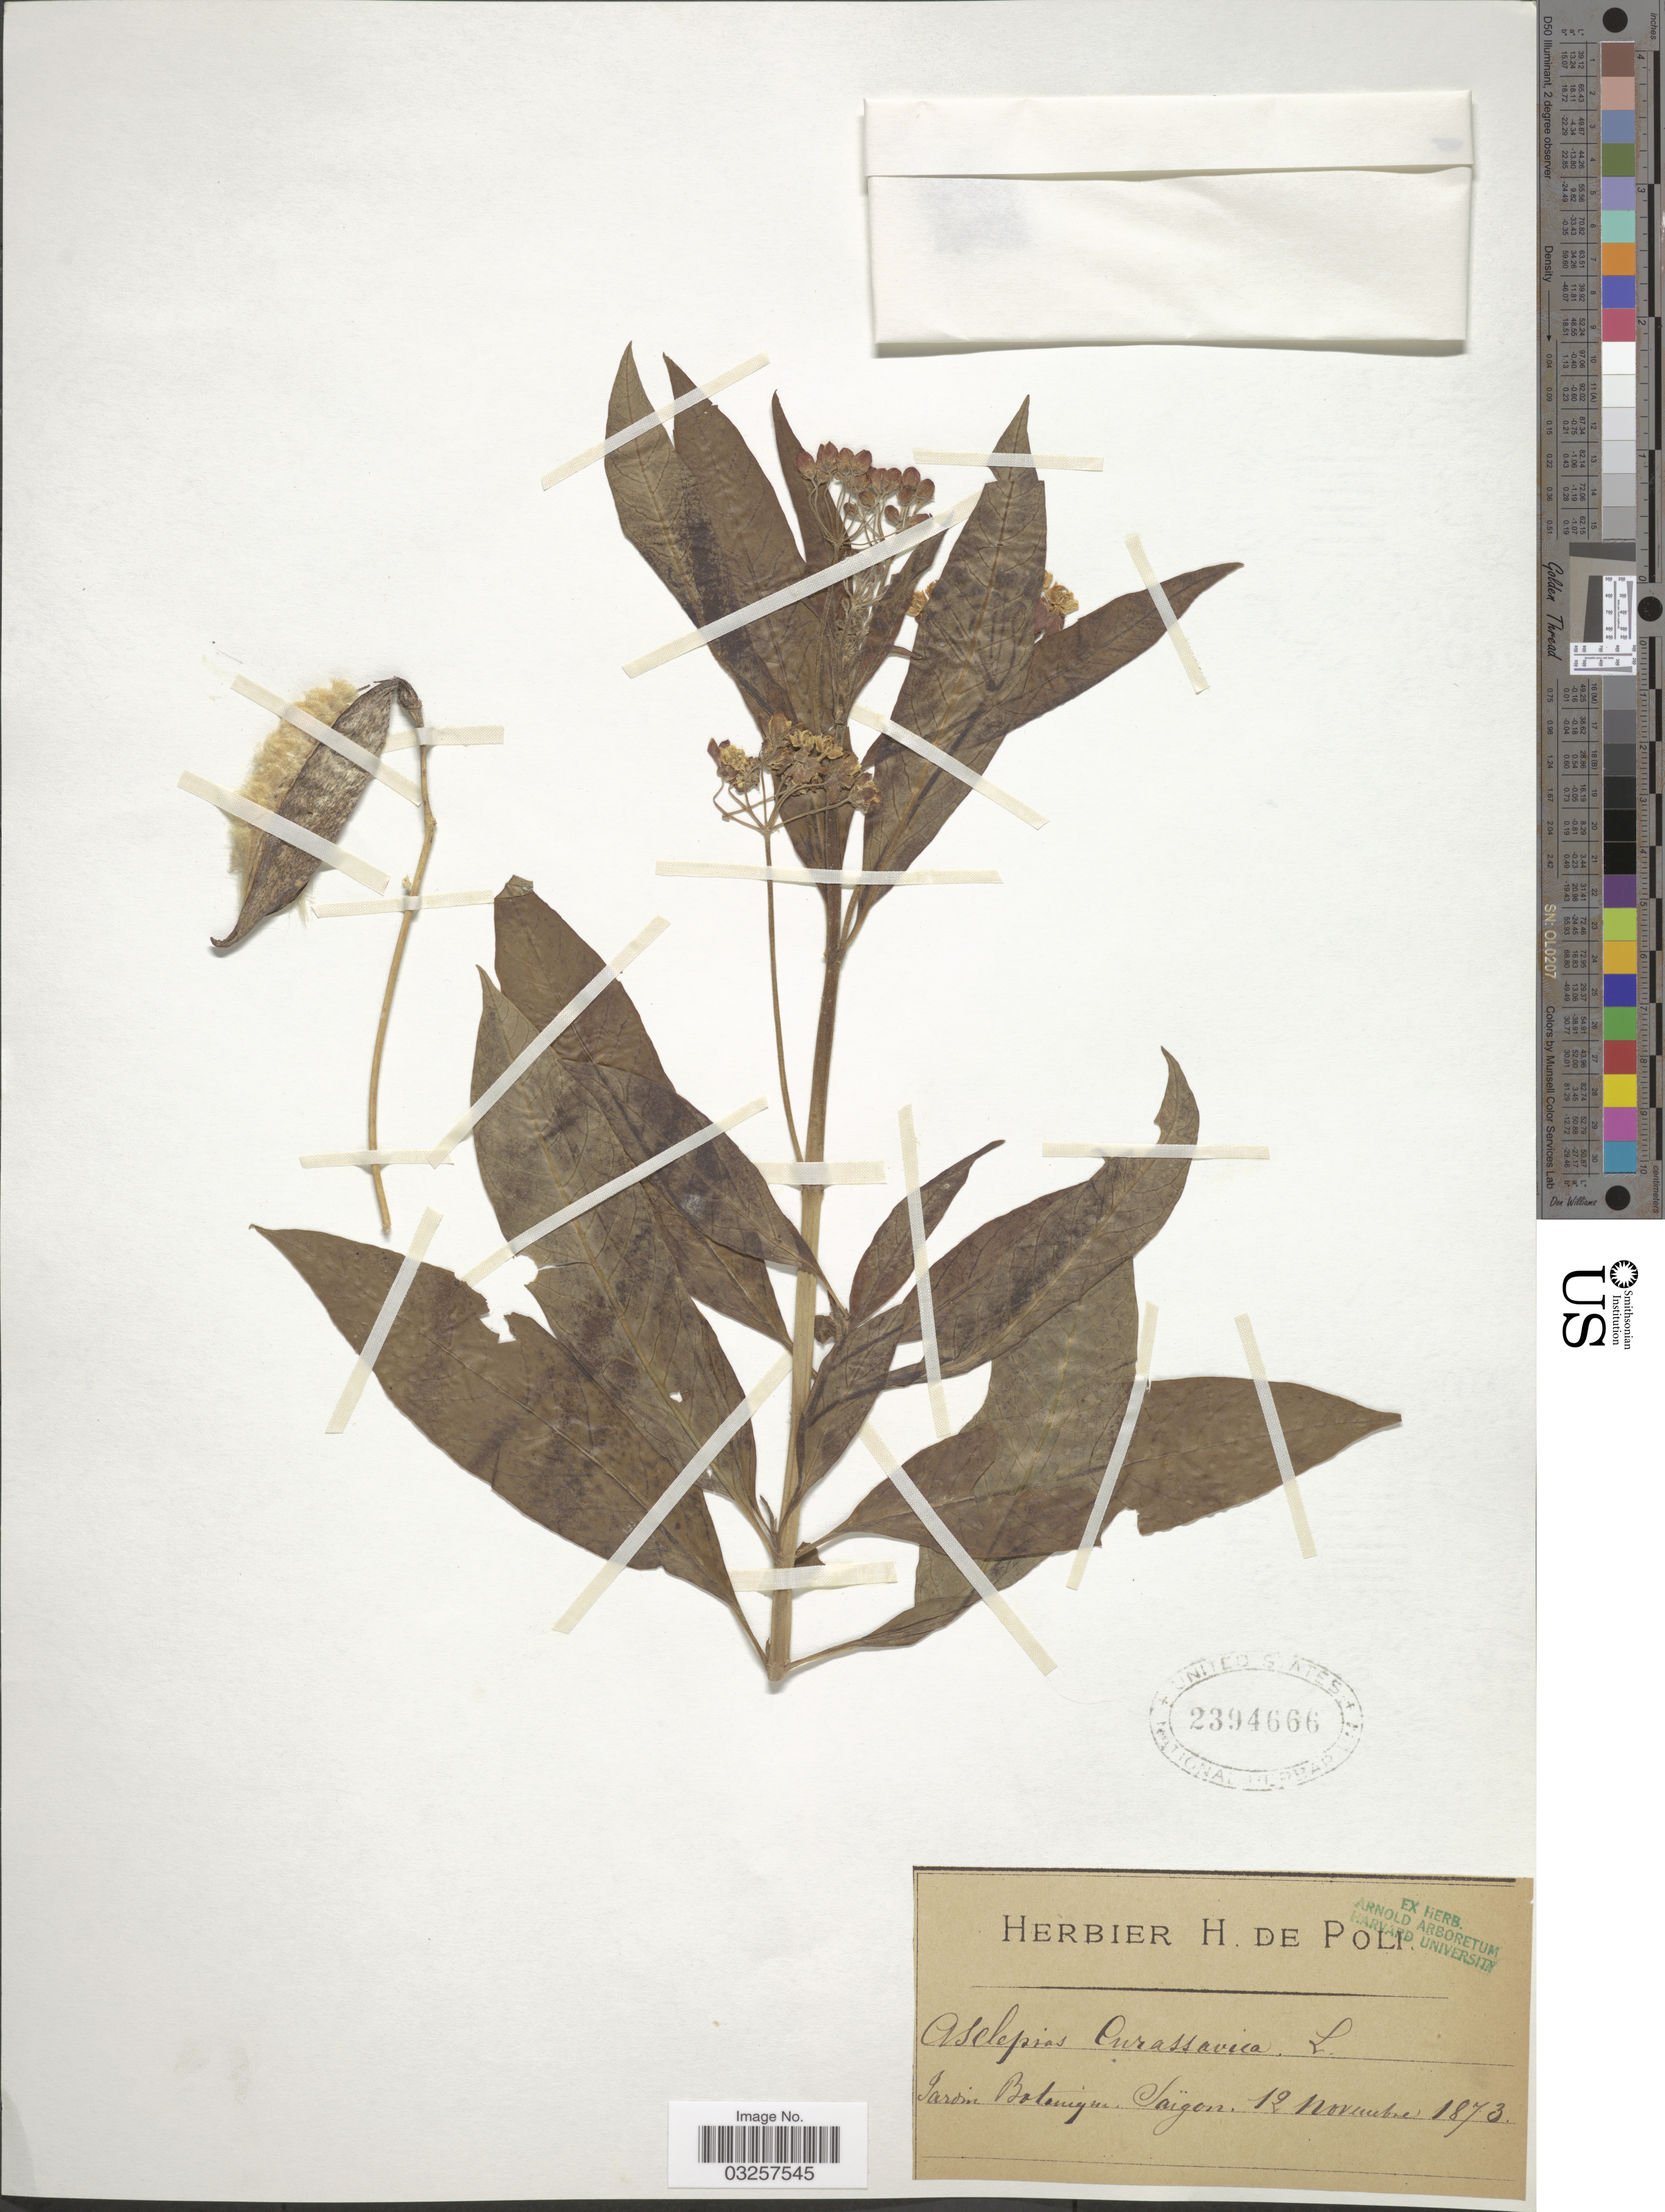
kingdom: Plantae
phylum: Tracheophyta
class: Magnoliopsida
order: Gentianales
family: Apocynaceae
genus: Asclepias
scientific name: Asclepias curassavica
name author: L.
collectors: ex herb. H. De Poli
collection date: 1873-11-12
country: Vietnam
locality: Jardin Botanique Saïgon.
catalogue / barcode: US 2394666